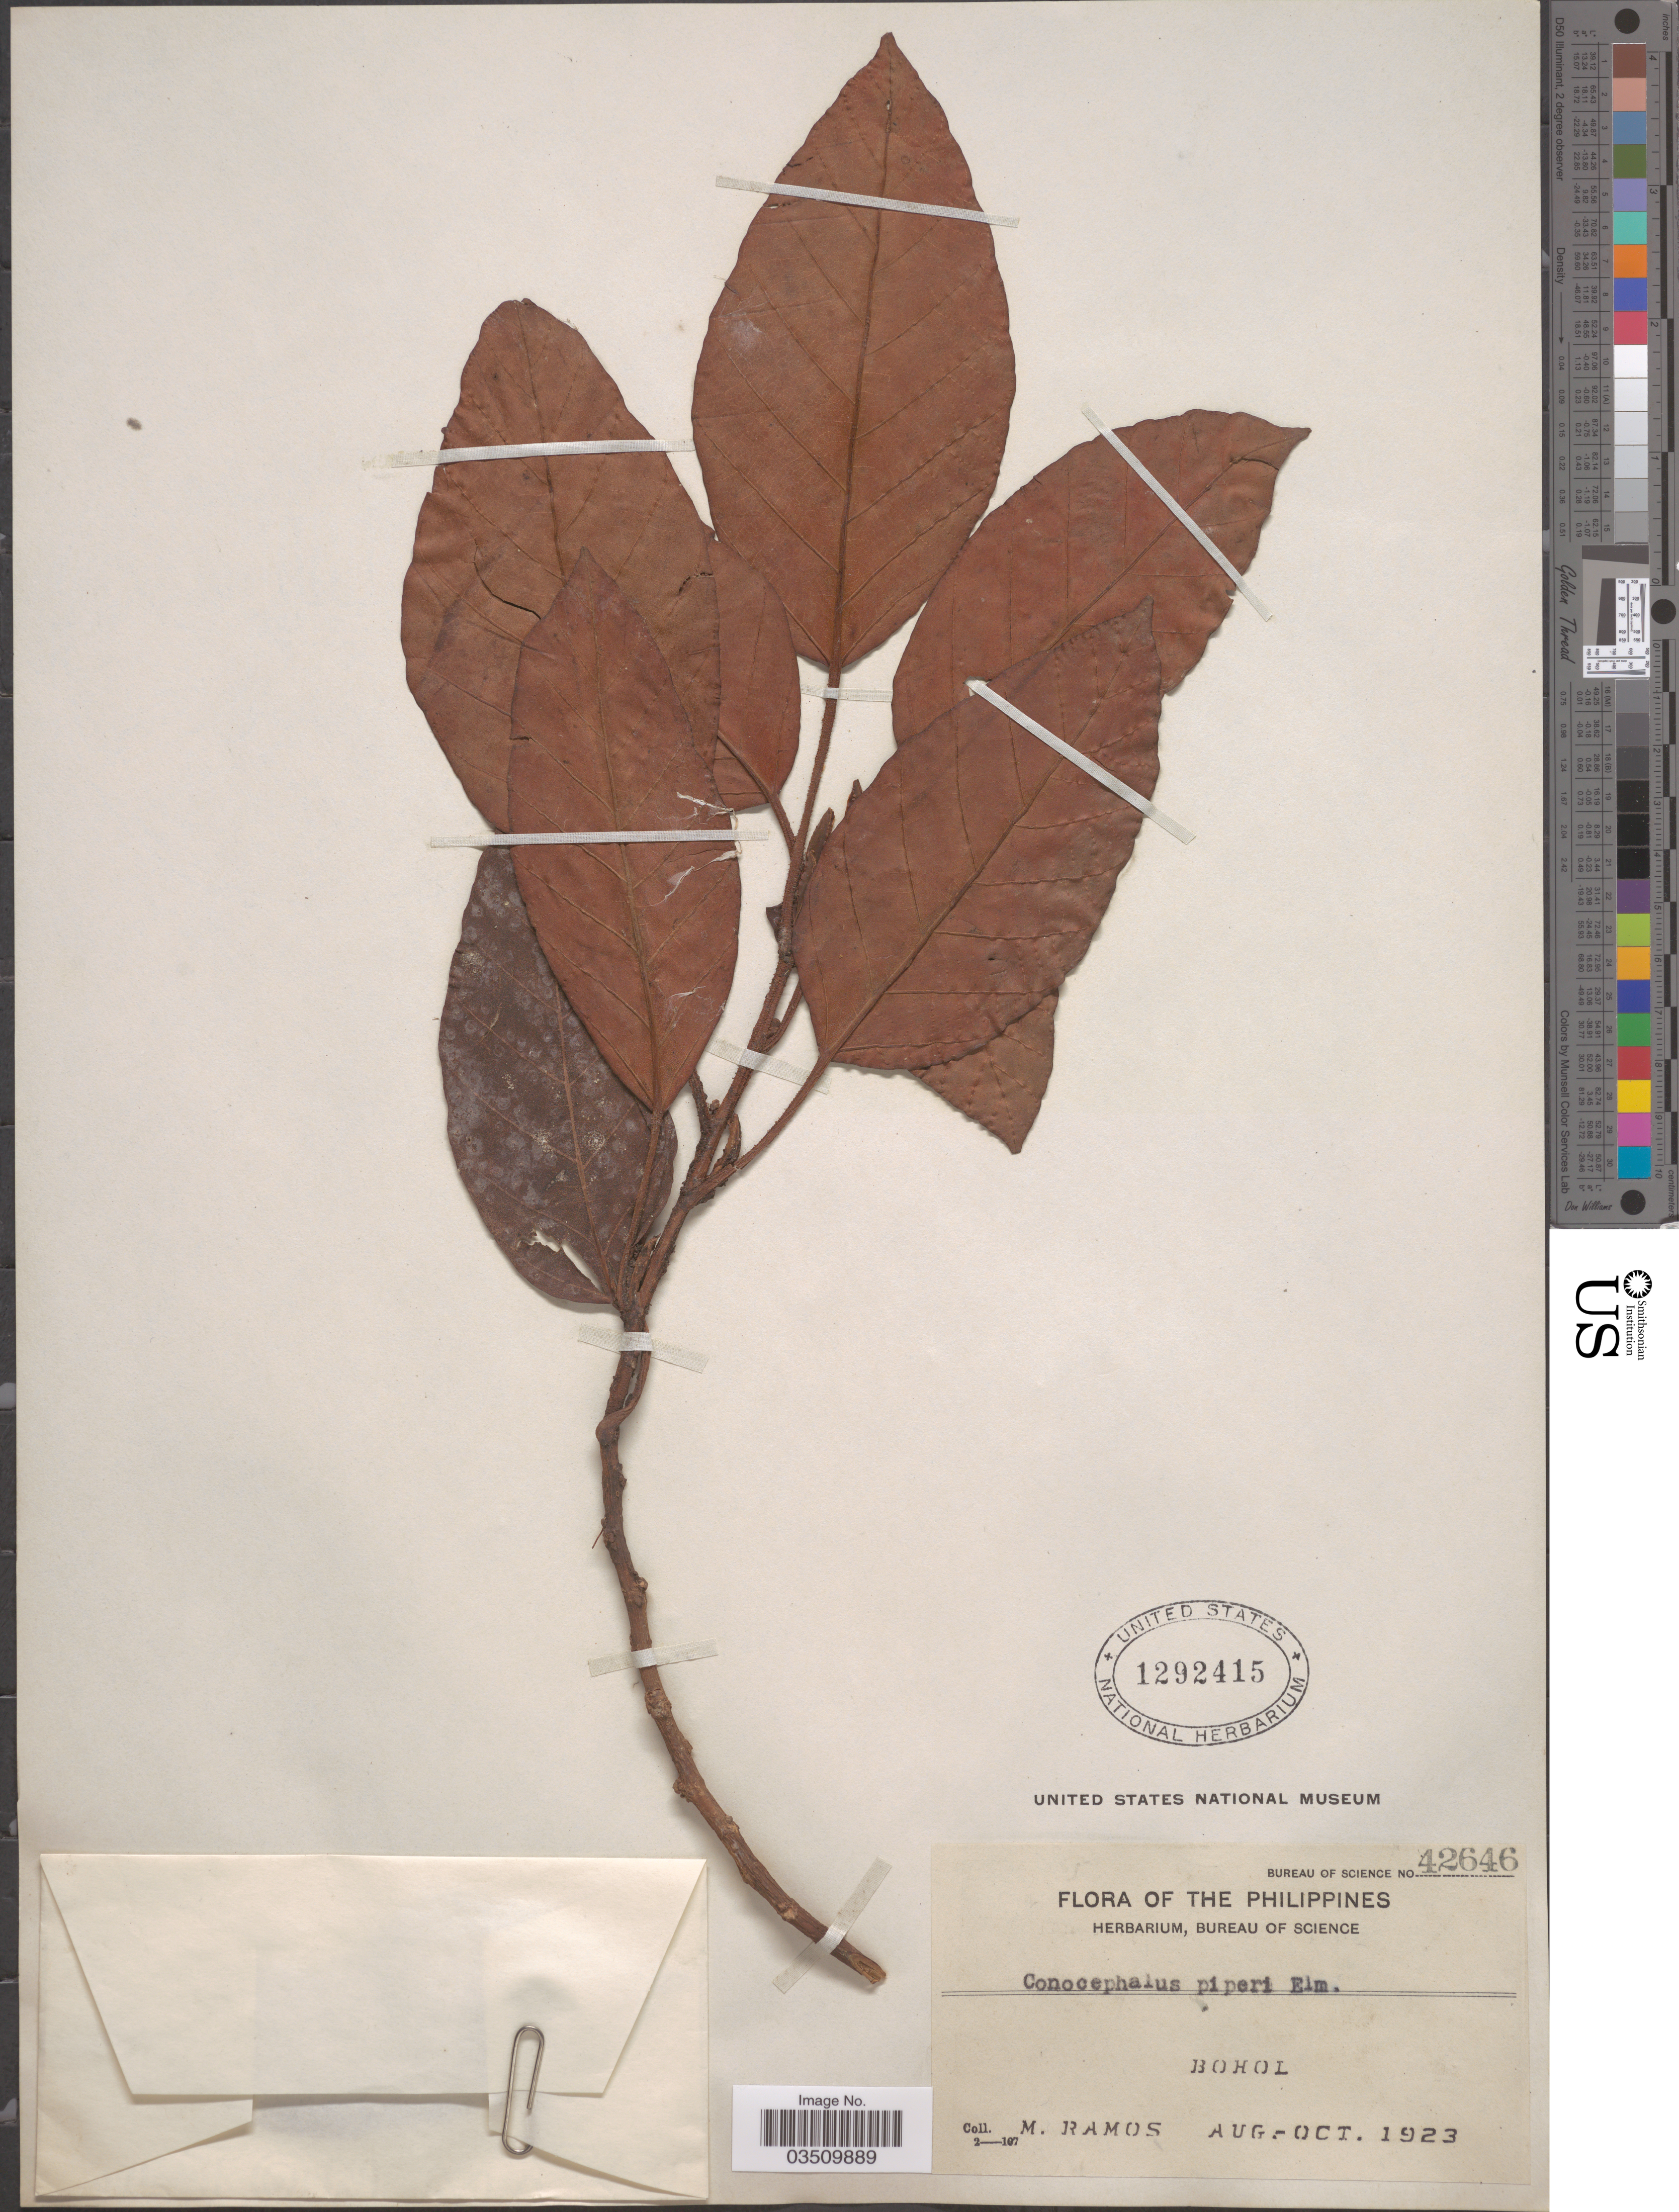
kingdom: Plantae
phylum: Tracheophyta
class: Magnoliopsida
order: Rosales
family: Urticaceae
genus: Poikilospermum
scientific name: Poikilospermum suaveolens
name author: (Blume) Merr.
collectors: M. Ramos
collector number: Bureau of Science 42646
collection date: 1923-08/1923-10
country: Philippines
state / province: Central Visayas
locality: Bohol.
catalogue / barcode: US 1292415